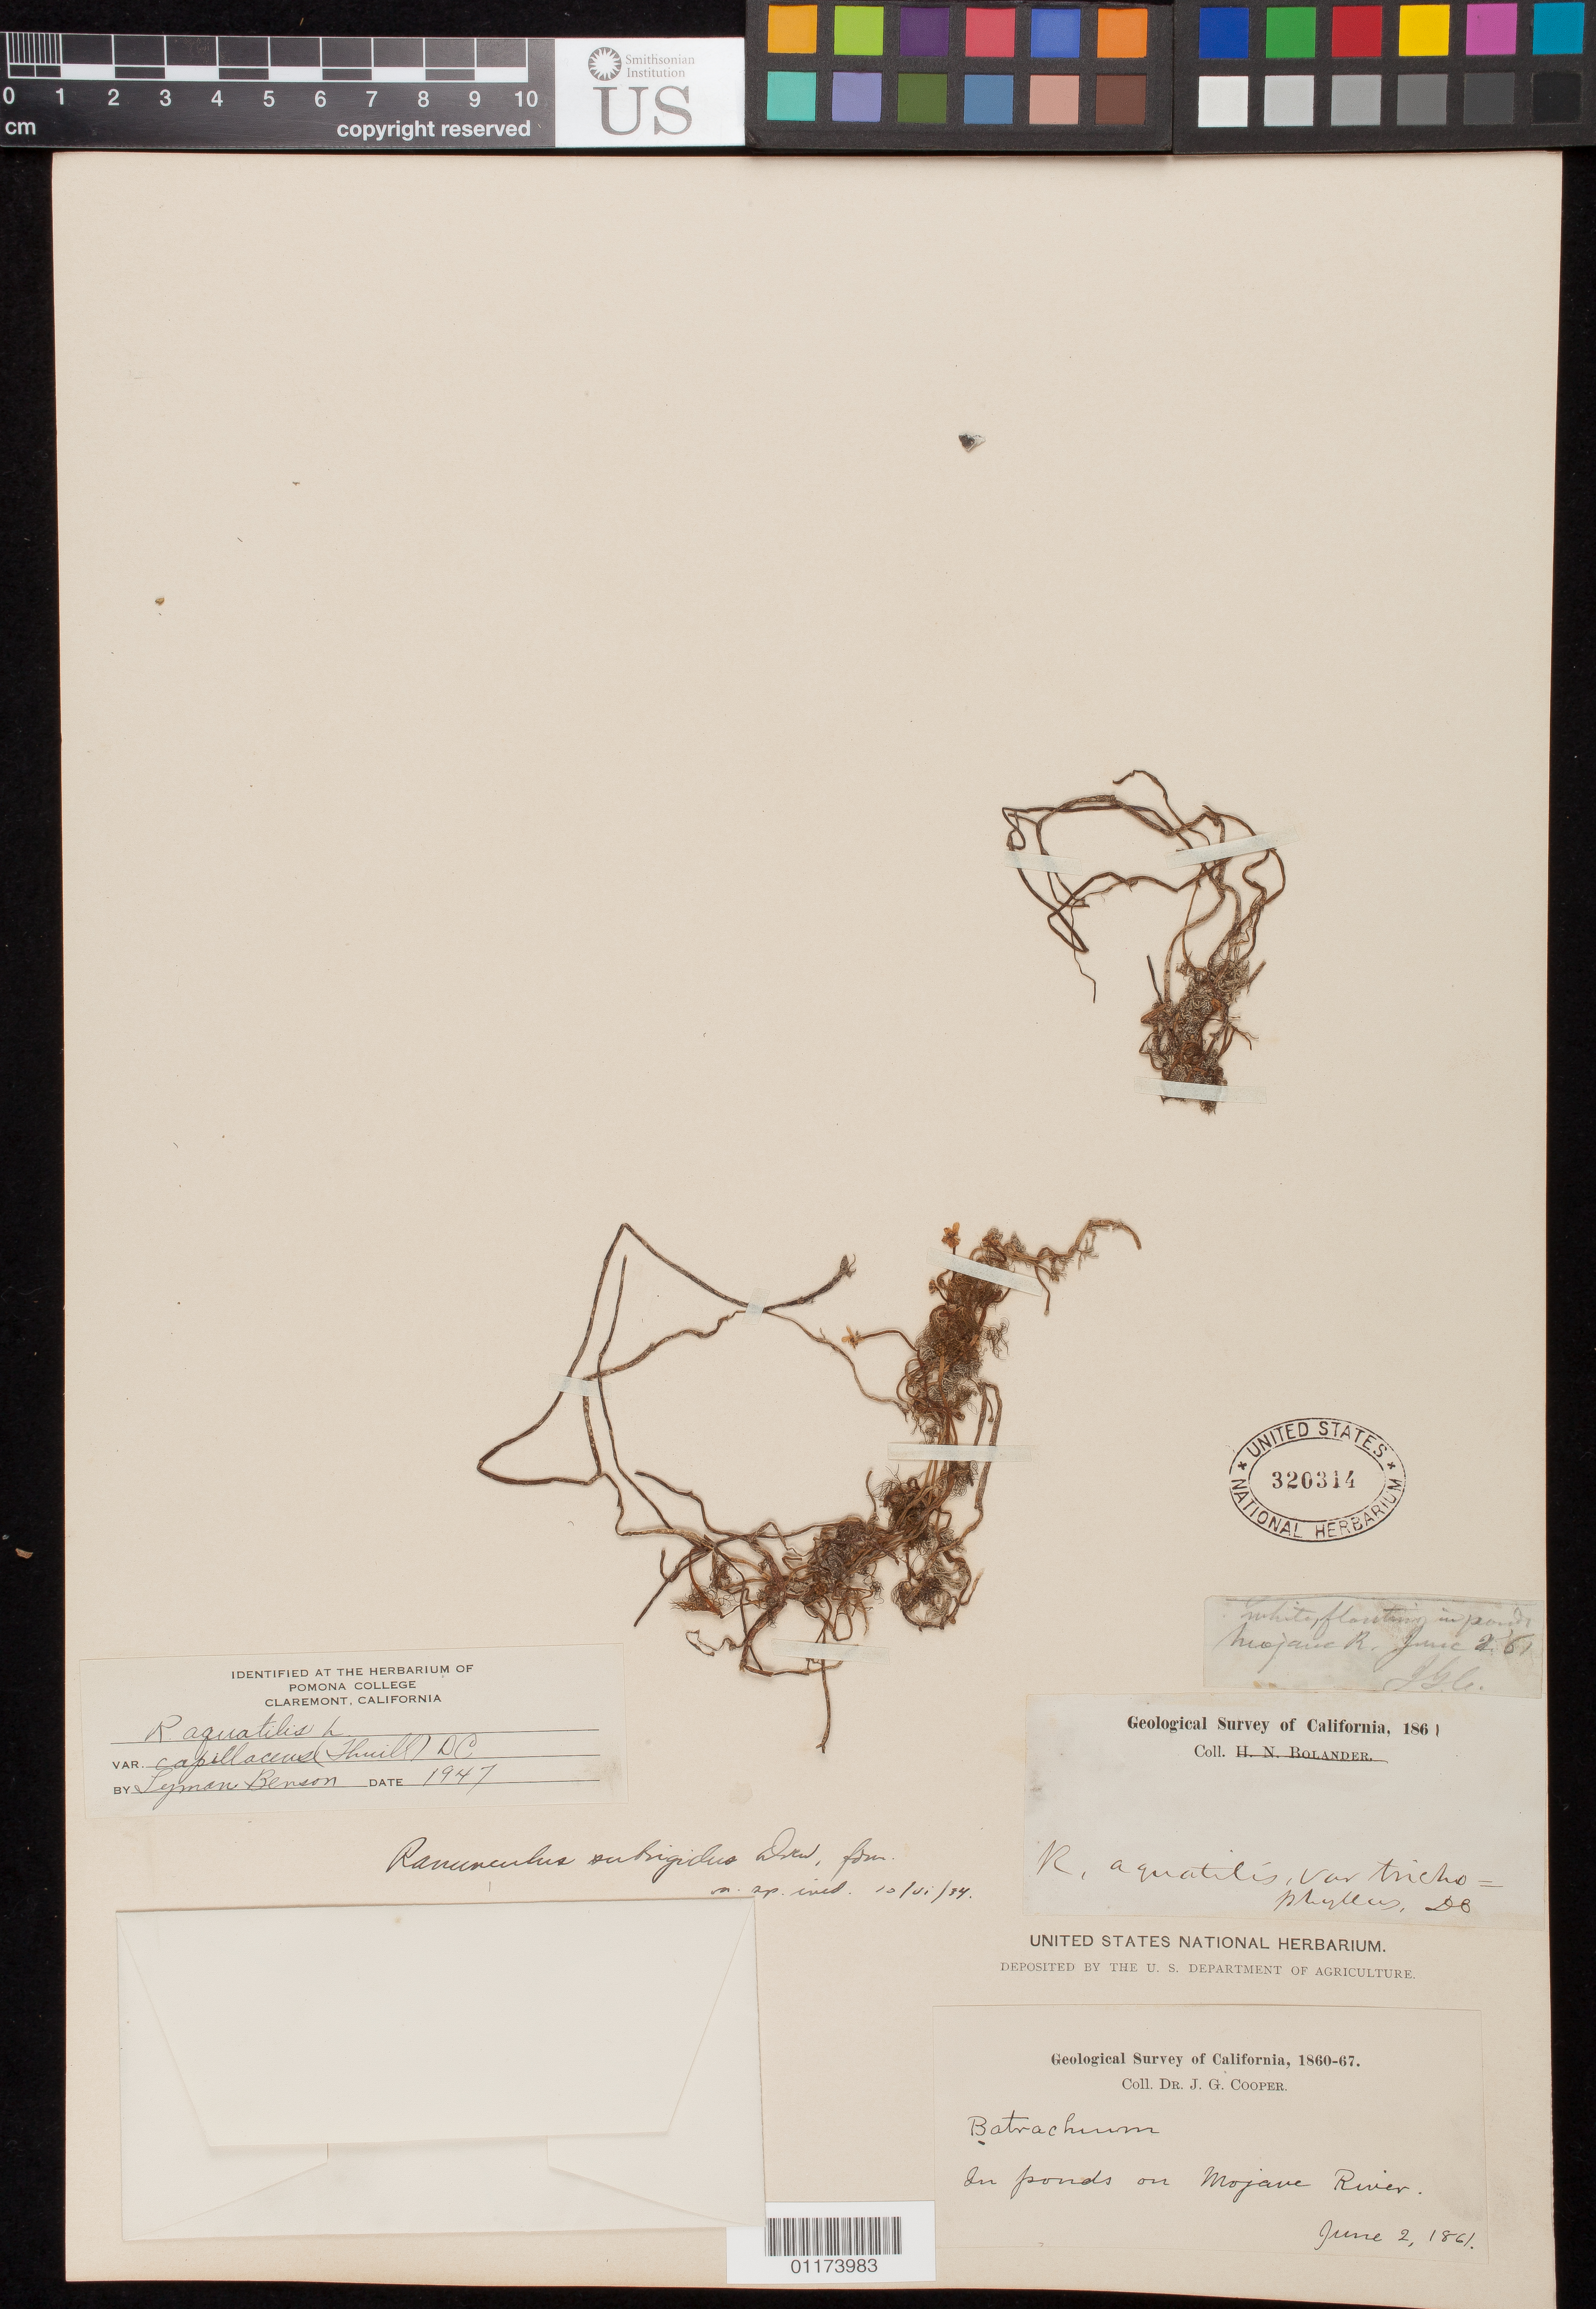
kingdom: Plantae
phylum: Tracheophyta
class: Magnoliopsida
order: Ranunculales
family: Ranunculaceae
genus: Ranunculus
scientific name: Ranunculus subrigidus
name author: W.B. Drew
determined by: Strong, Mark T., (BOT), Smithsonian Institution - National Museum of Natural History (UNITED STATES)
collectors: J. G. Cooper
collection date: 1861-06-02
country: United States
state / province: California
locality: Mojave River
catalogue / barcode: US 320314